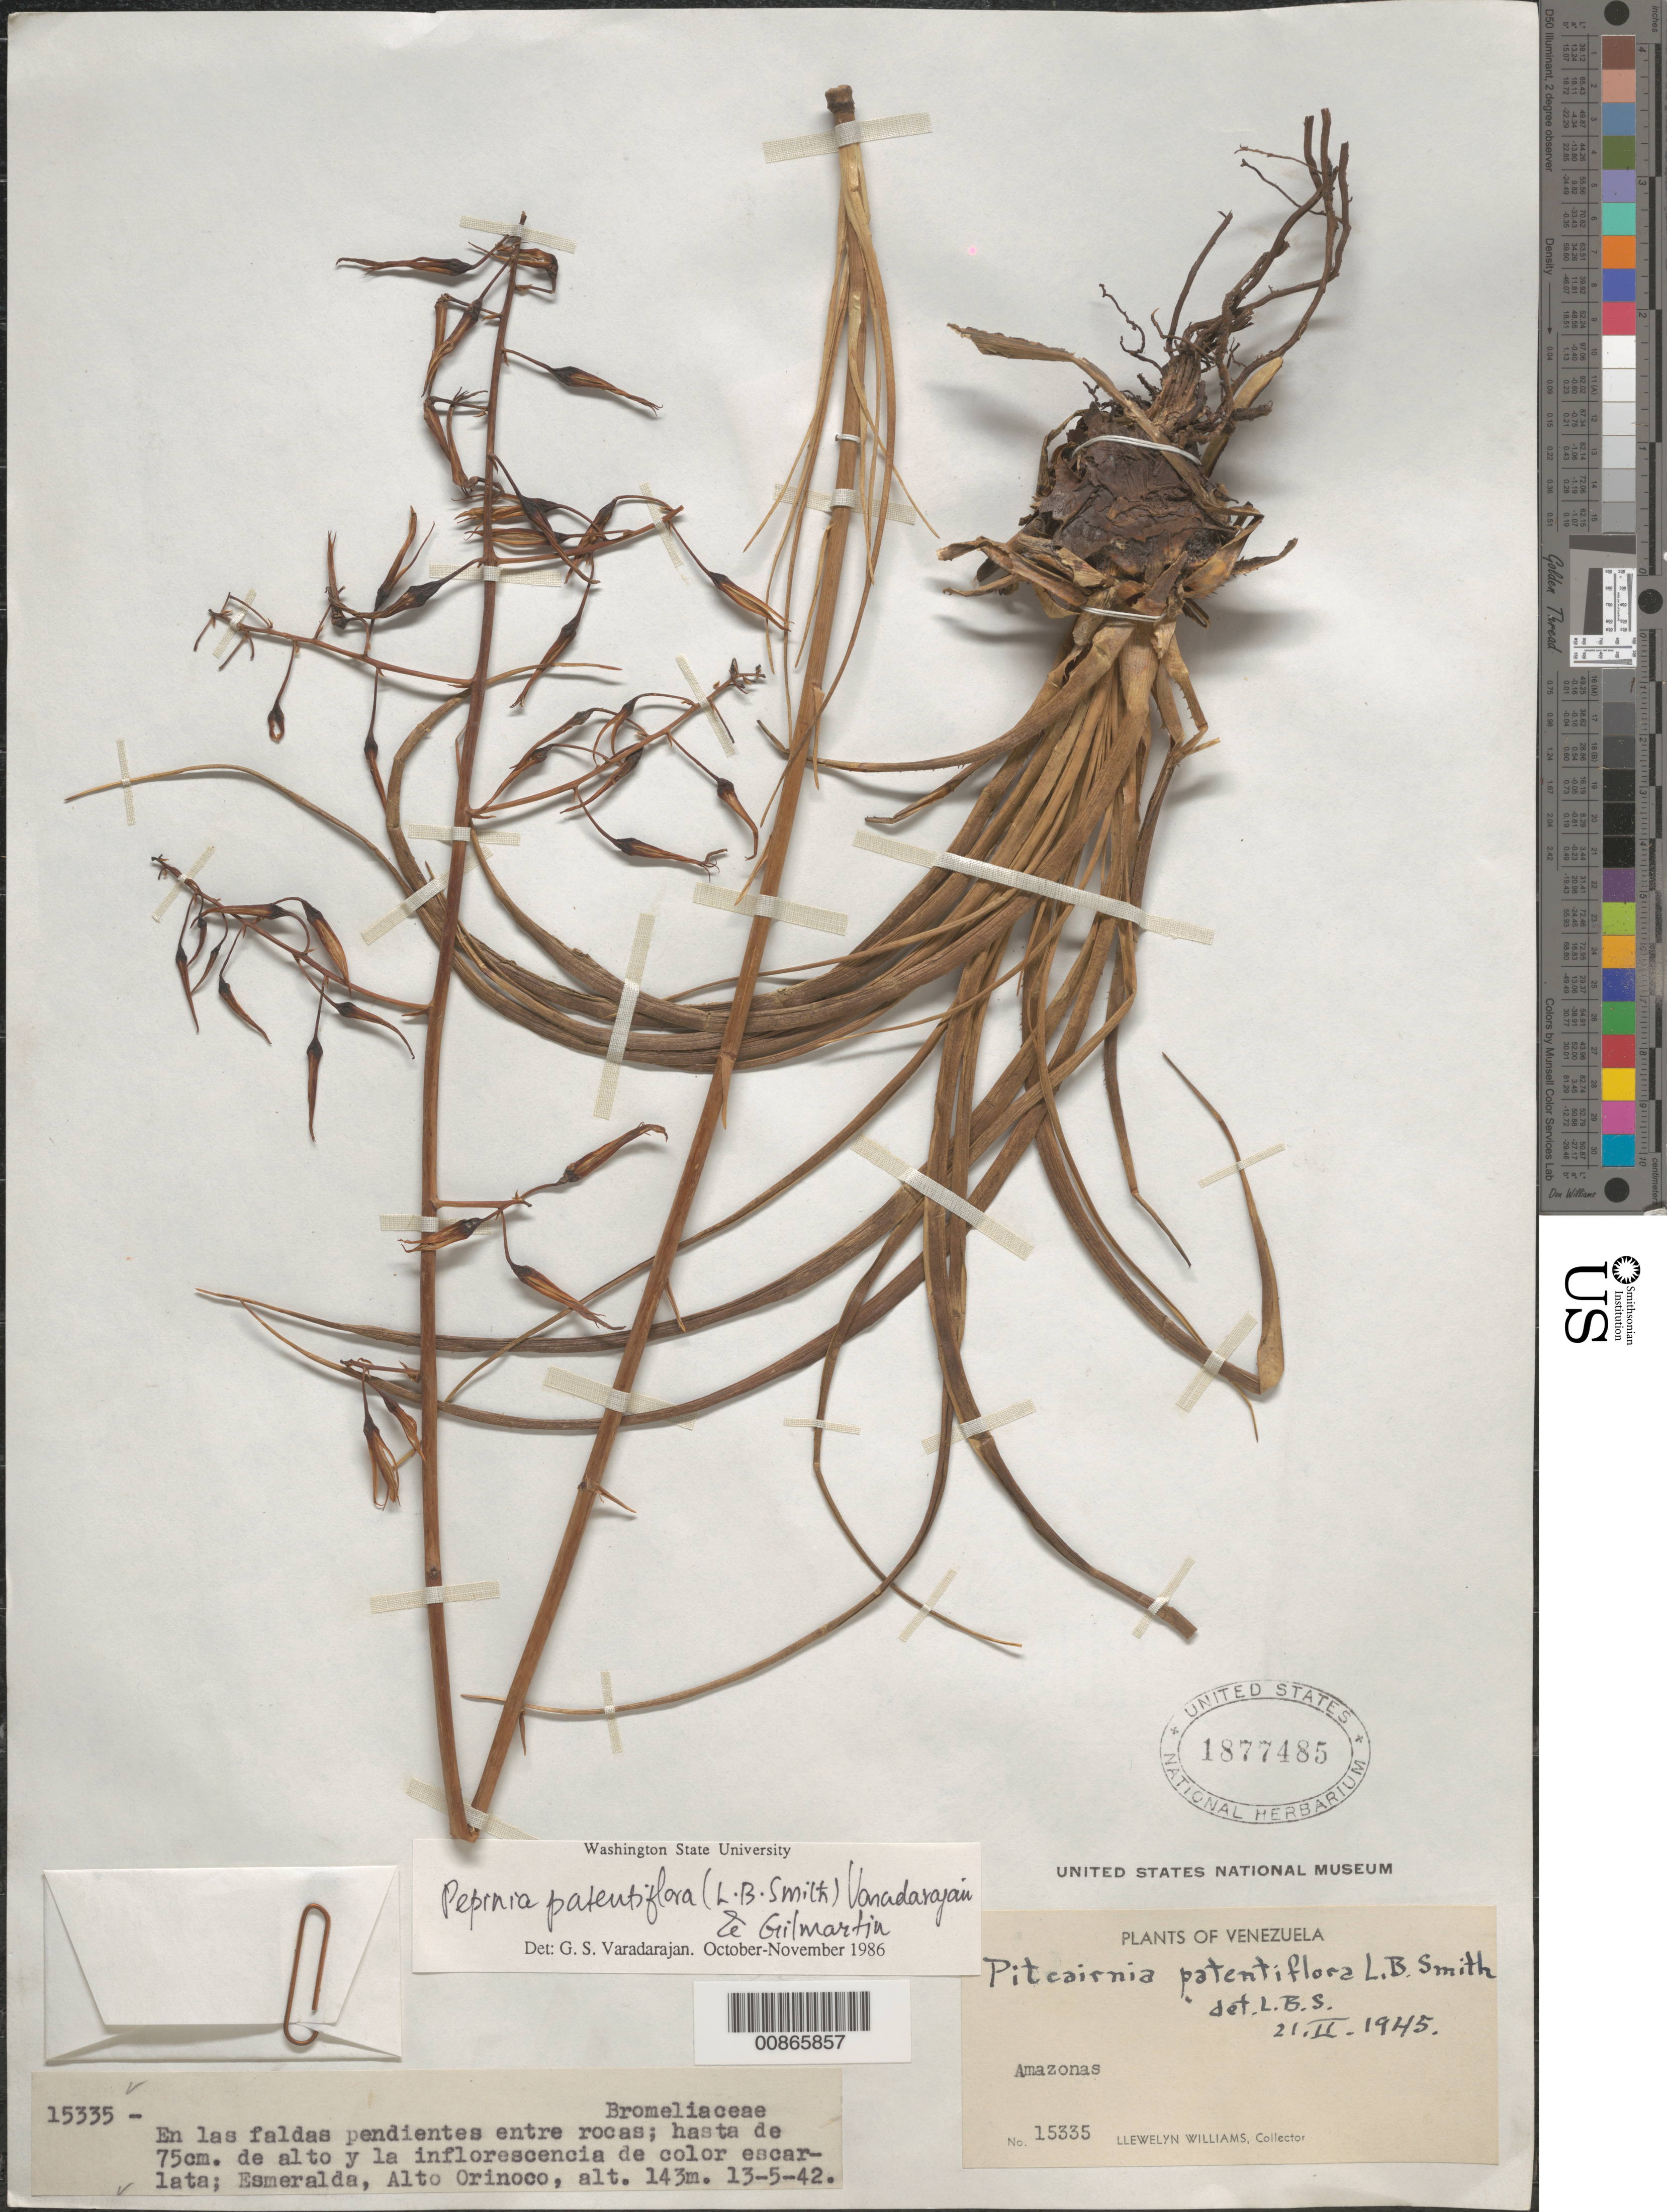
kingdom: Plantae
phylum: Tracheophyta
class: Liliopsida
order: Poales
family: Bromeliaceae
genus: Pitcairnia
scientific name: Pitcairnia patentiflora var. patentiflora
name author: L.B. Sm.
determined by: Smith, Lyman B., (US), NMNH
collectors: Ll. Williams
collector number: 15335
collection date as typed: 13-May-42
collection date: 1942-05-13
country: Venezuela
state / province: Amazonas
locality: Esmeralda, Alto Orinoco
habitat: Faldas pendientes entre rocas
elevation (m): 143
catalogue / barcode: US 1877485